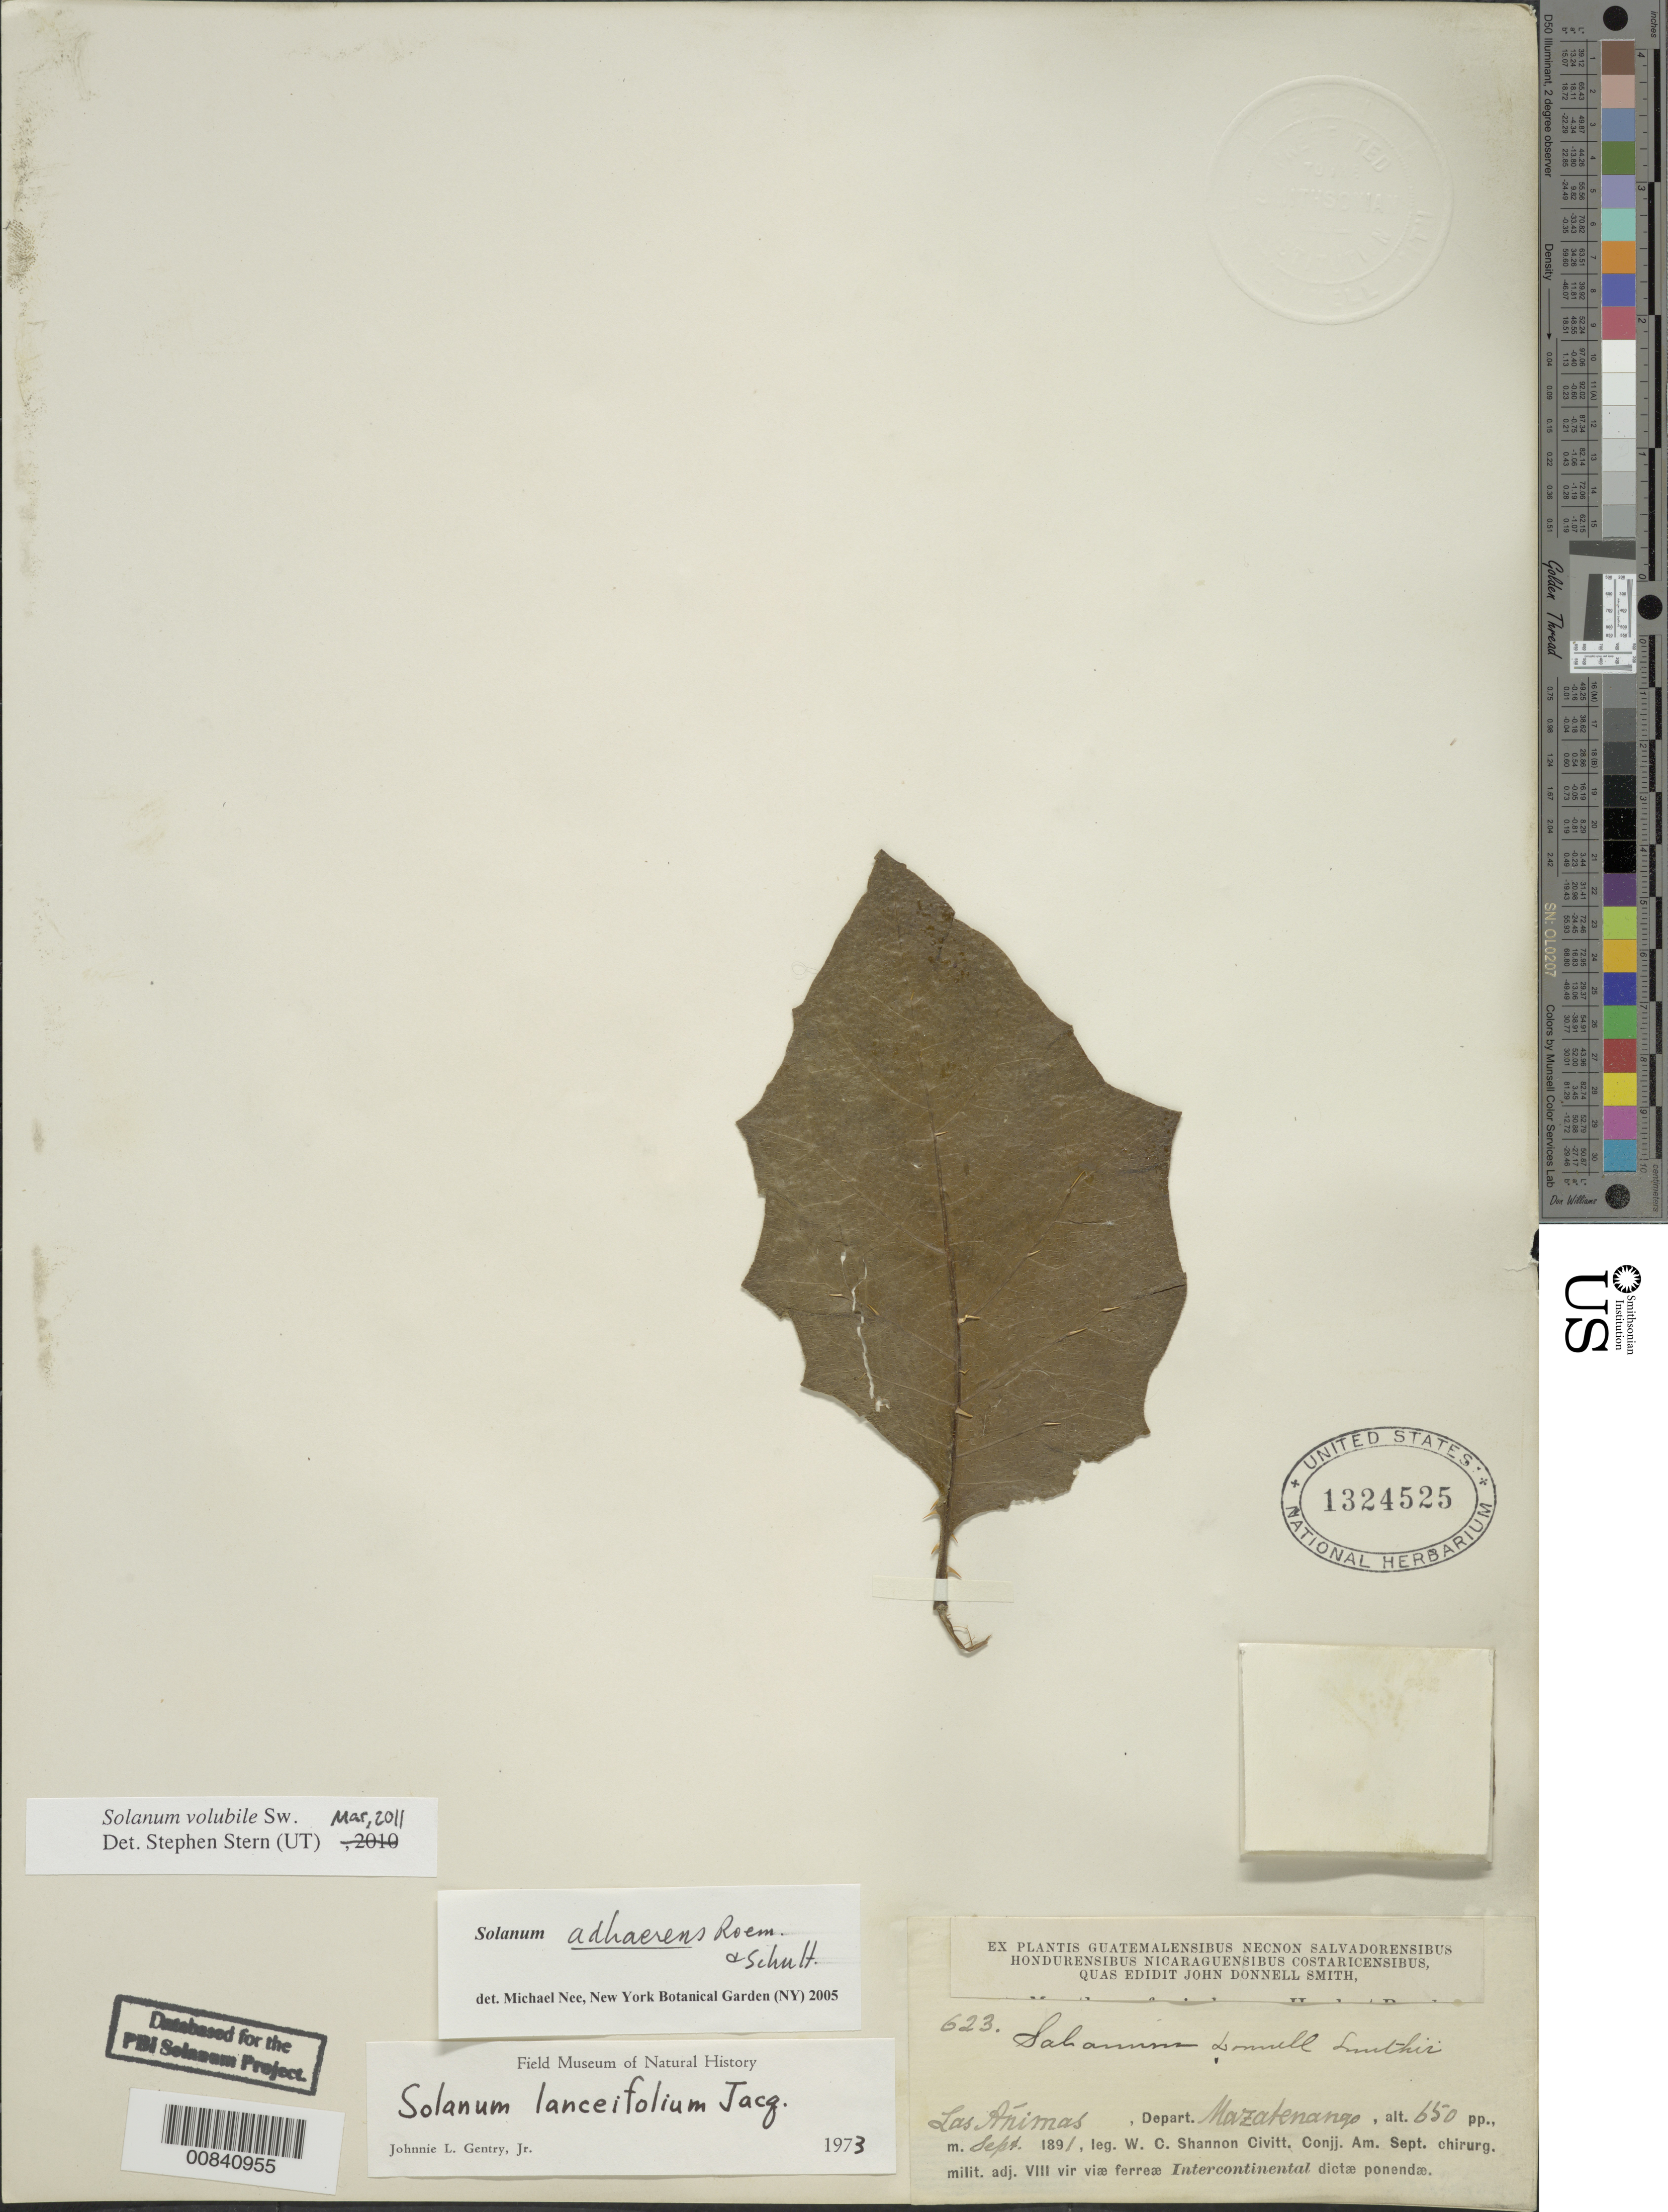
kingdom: Plantae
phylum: Tracheophyta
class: Magnoliopsida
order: Solanales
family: Solanaceae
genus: Solanum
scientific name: Solanum adhaerens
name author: Roem. & Schult.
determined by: Nee, Michael H.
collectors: W. C. Shannon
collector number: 623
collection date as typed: Sep 1891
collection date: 1891-09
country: Guatemala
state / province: Suchitepéquez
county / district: Mazatenango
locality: Los Animas, Mazatenango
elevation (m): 198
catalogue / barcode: US 1324525